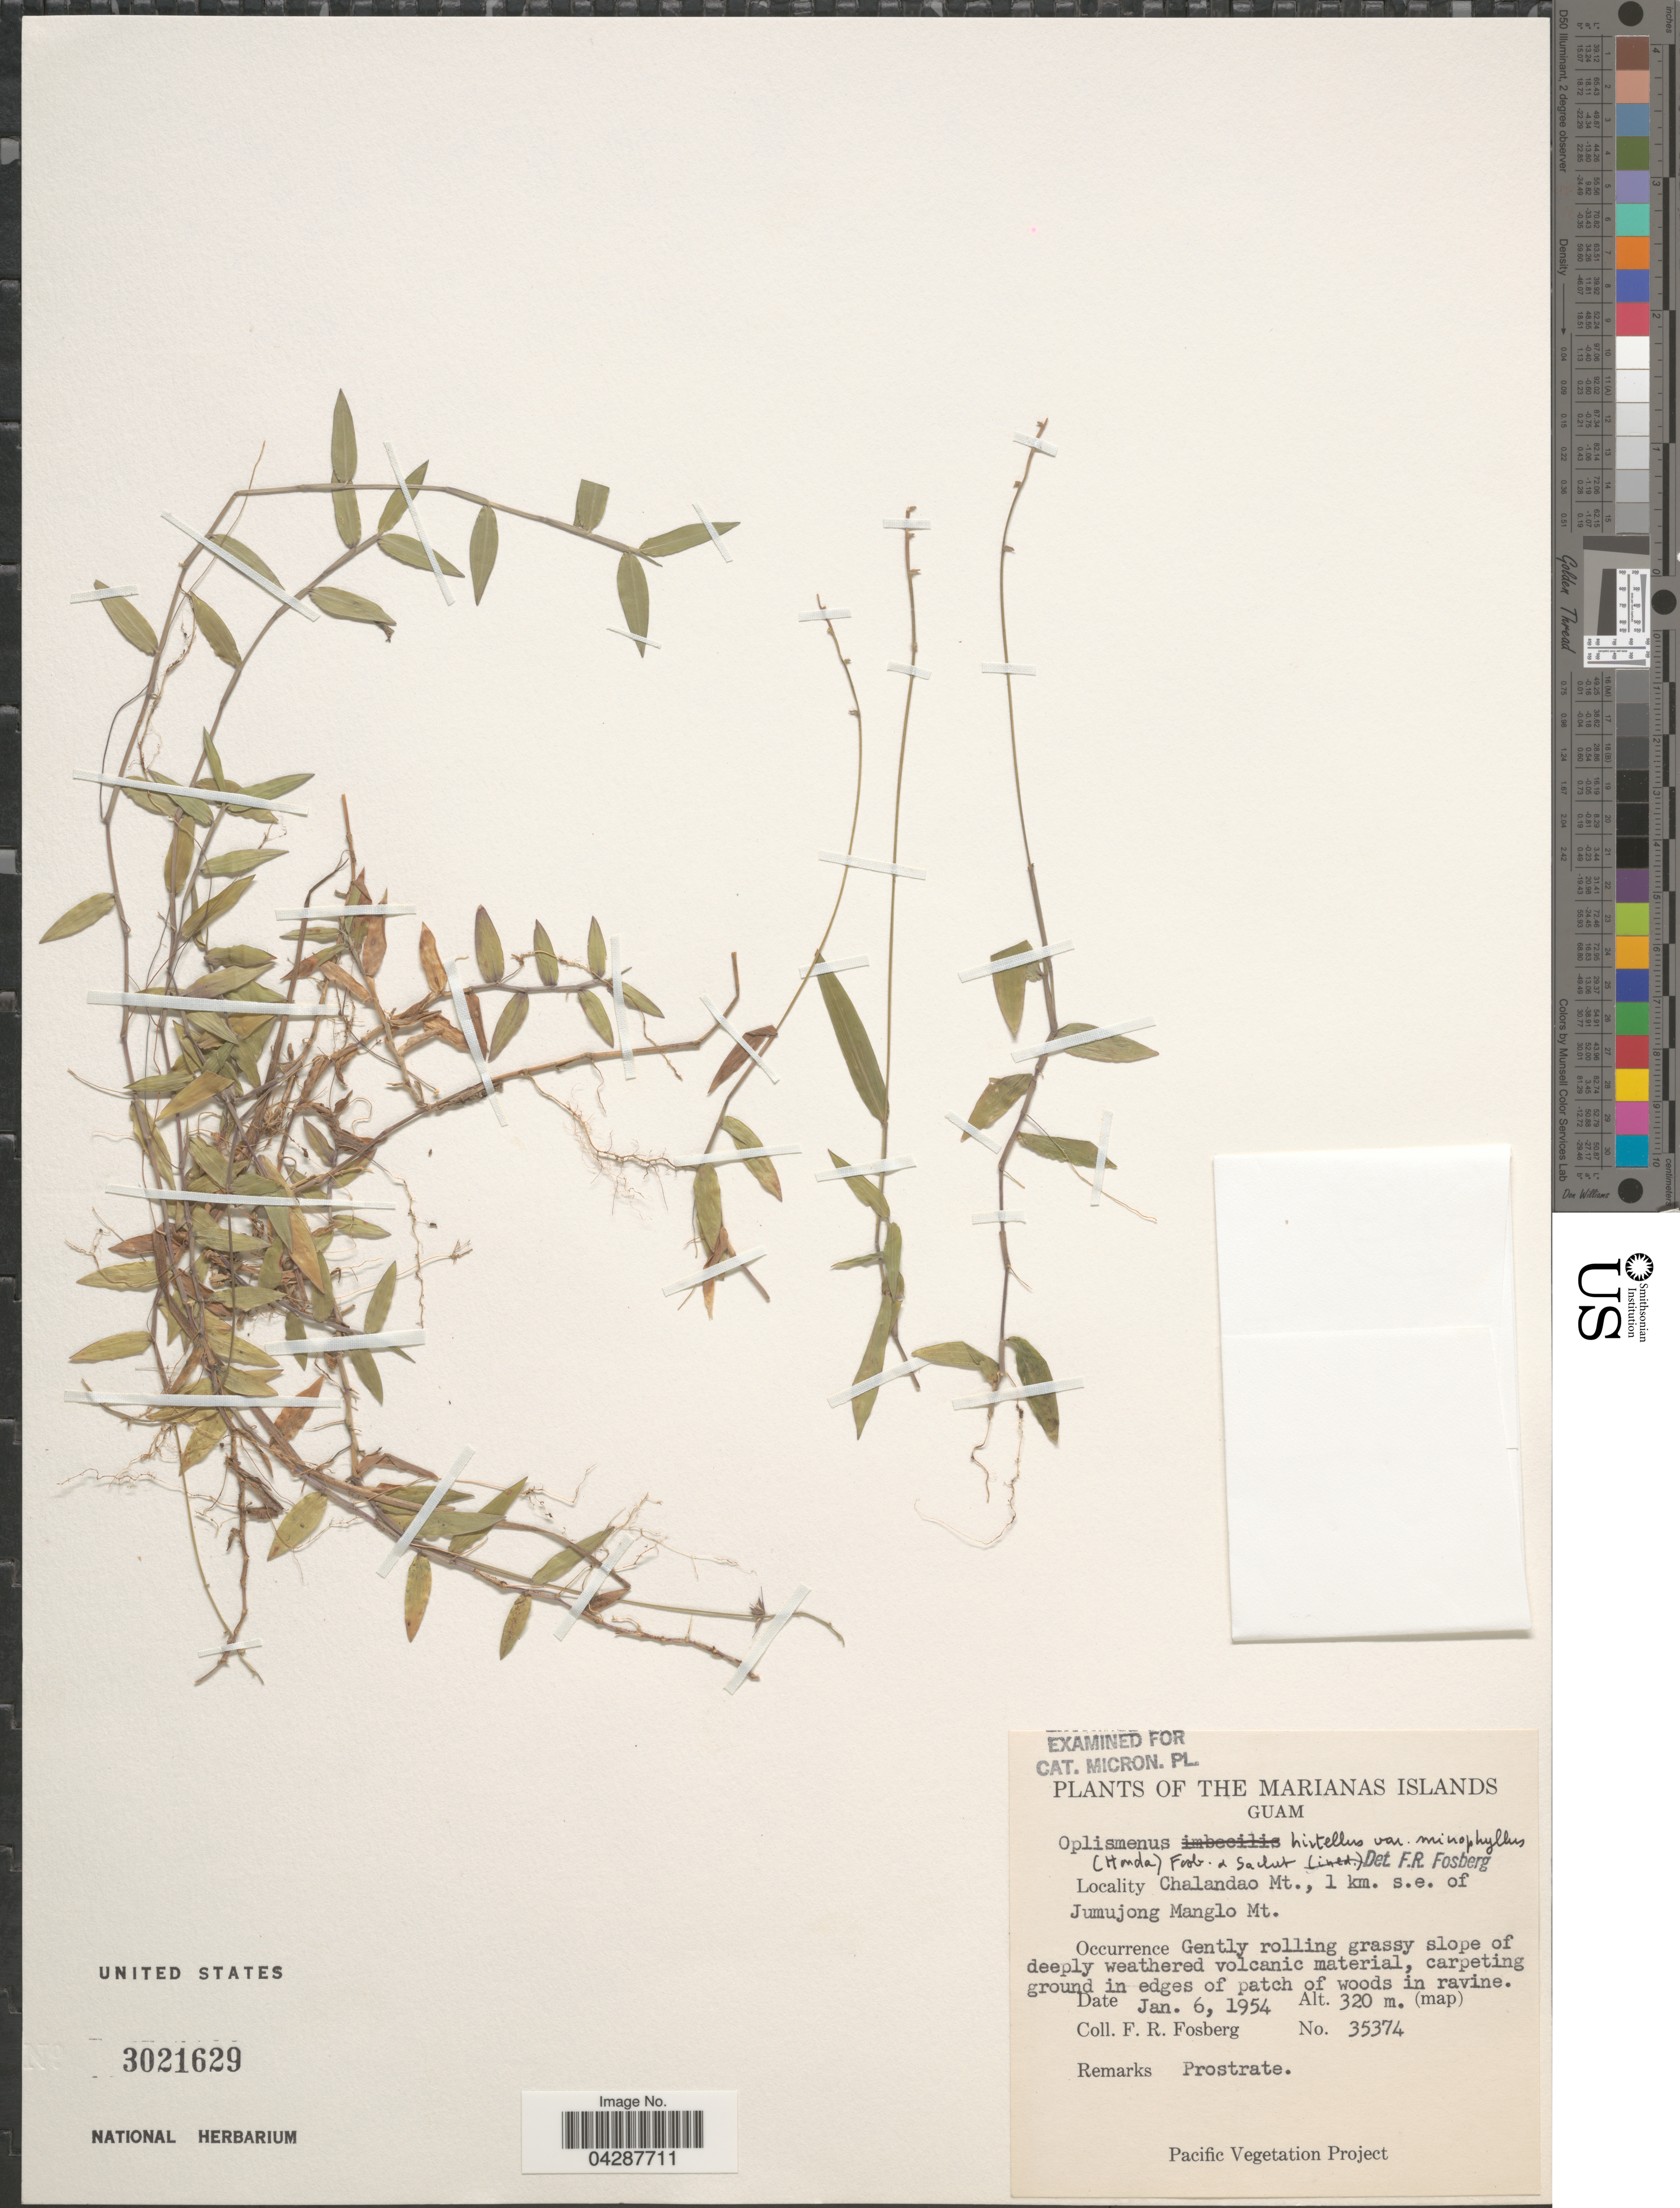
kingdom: Plantae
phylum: Tracheophyta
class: Liliopsida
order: Poales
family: Poaceae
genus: Oplismenus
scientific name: Oplismenus hirtellus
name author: (L.) P. Beauv.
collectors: F. R. Fosberg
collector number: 35374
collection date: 1954-01-06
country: Northern Mariana Islands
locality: The Marianas Islands. Guam. Chalandao Mt., 1 km. s.e. of Jumujong Manglo Mt.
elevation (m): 320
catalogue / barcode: US 3021629